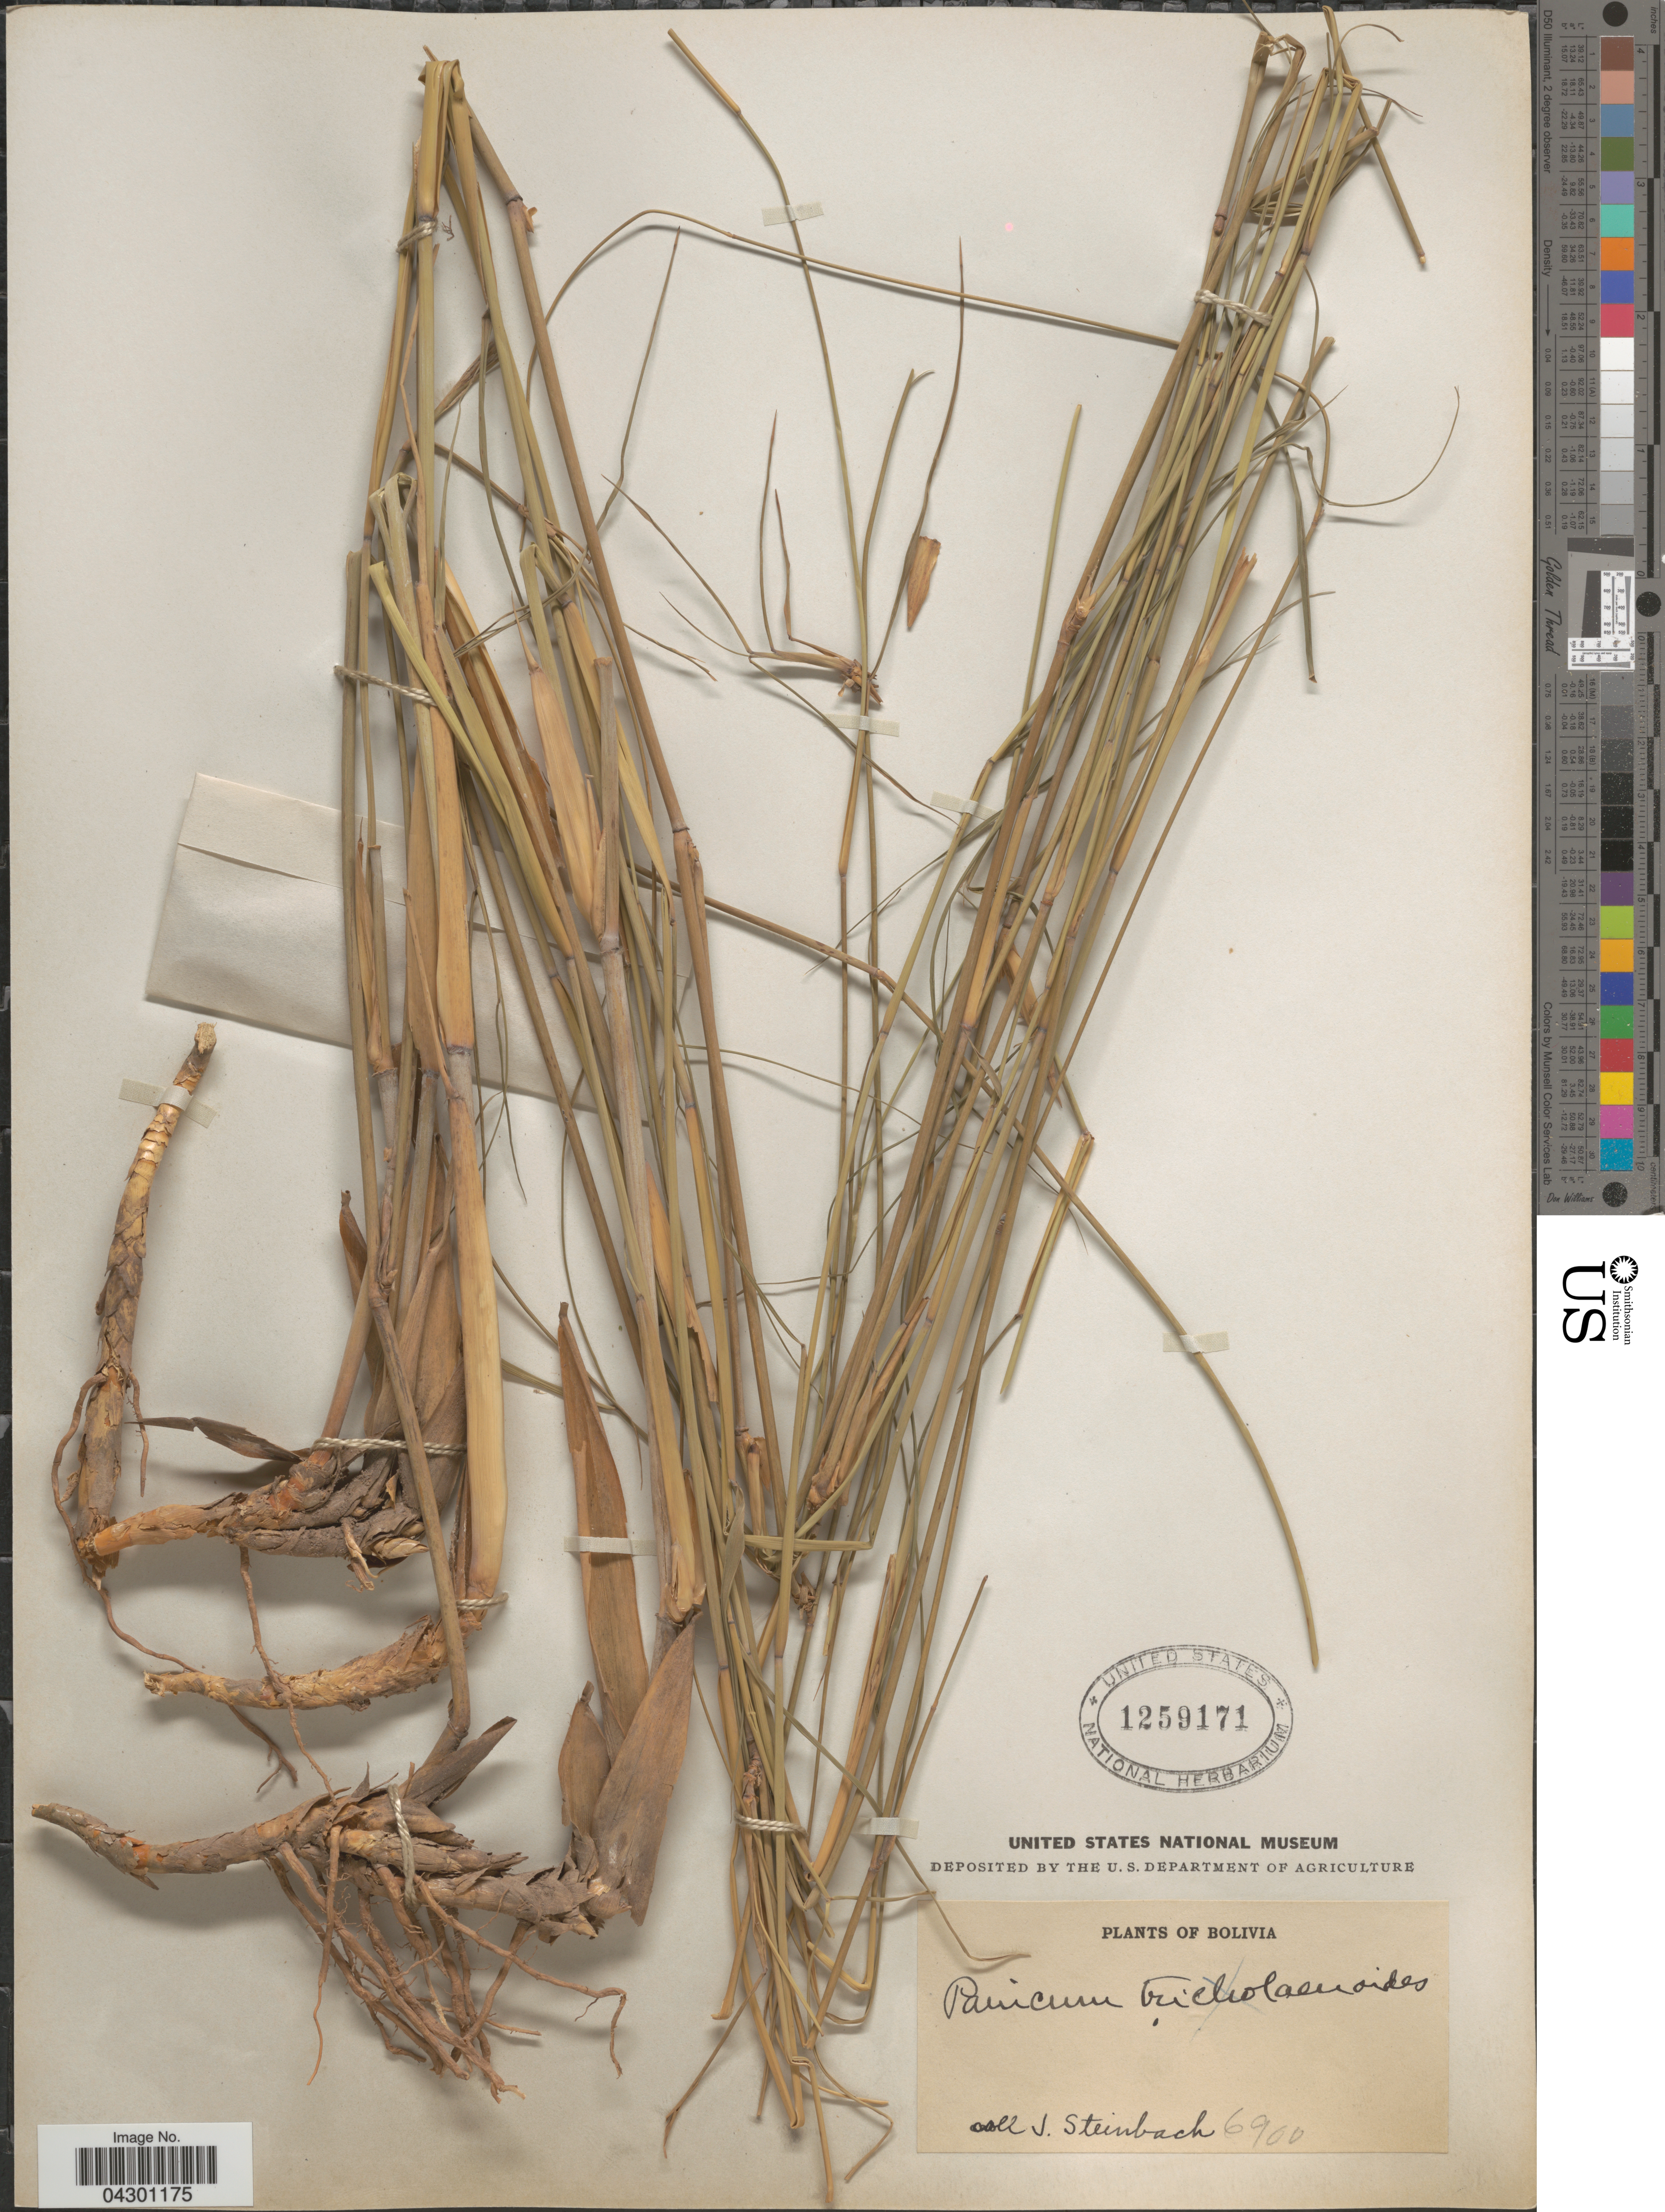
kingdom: Plantae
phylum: Tracheophyta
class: Liliopsida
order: Poales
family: Poaceae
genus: Panicum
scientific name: Panicum tricholaenoides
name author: Steud.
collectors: J. Steinbach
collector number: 6960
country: Bolivia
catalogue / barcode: US 1259171